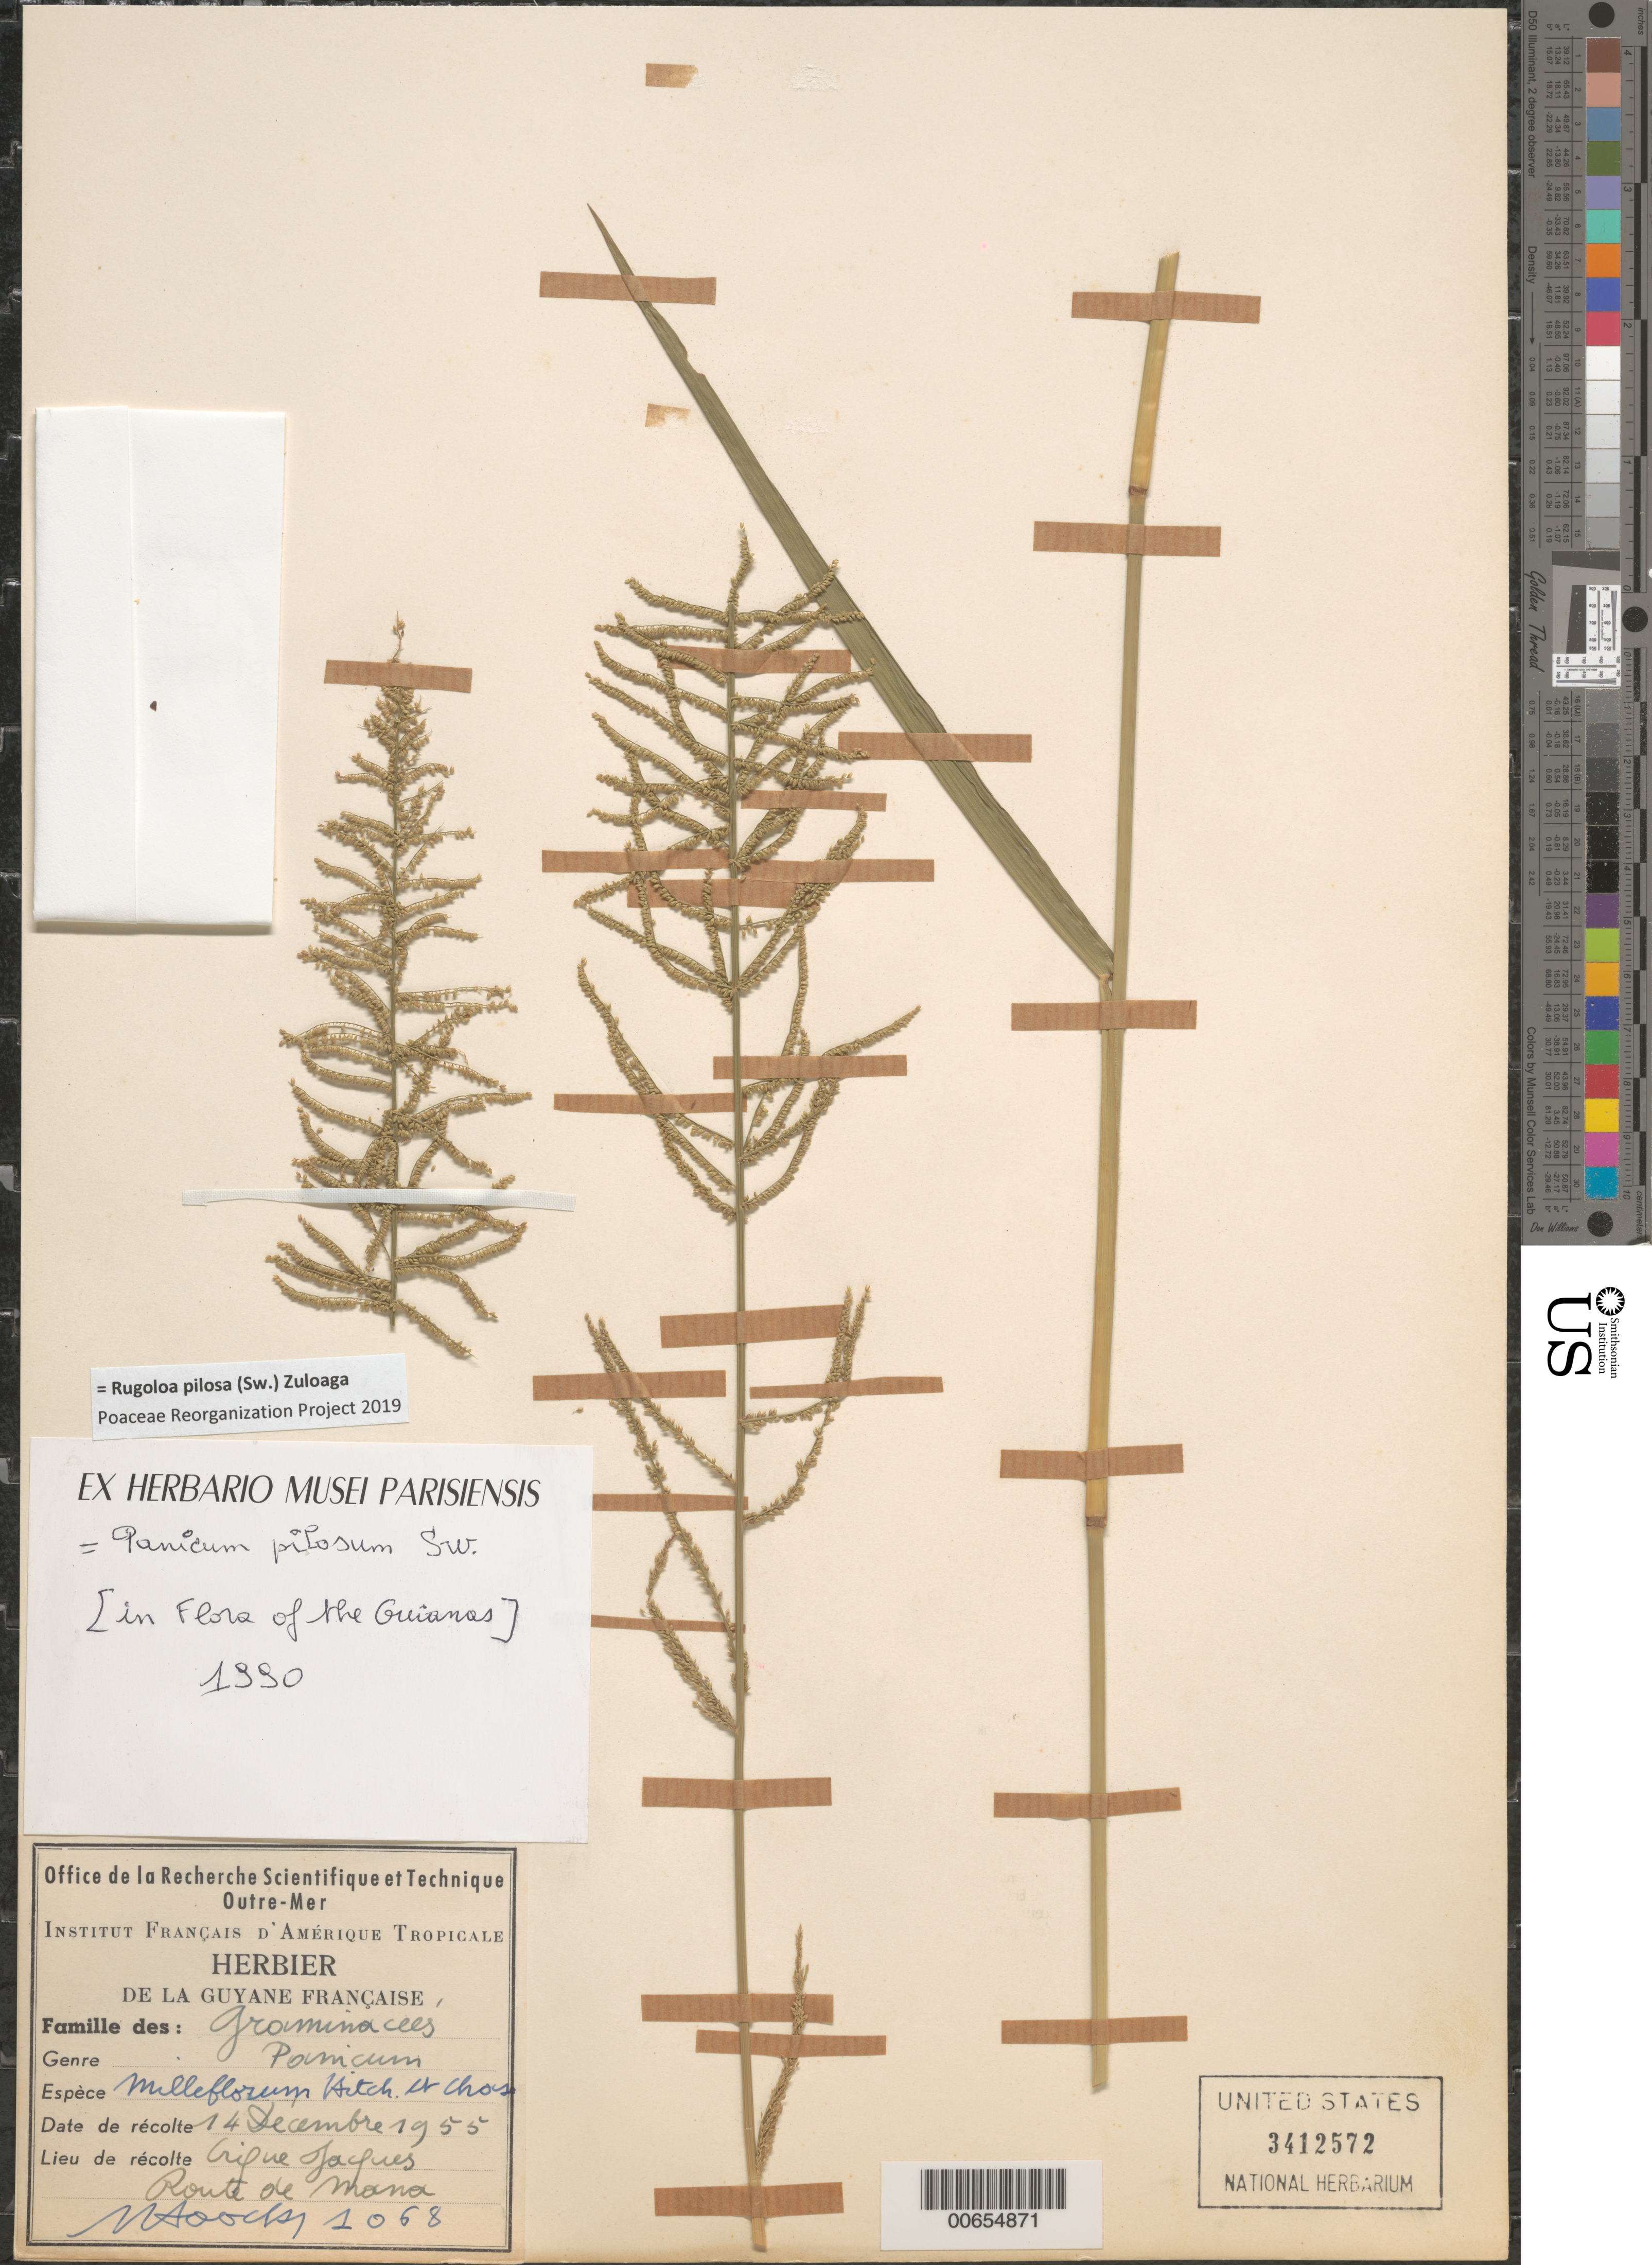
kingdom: Plantae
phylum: Tracheophyta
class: Liliopsida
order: Poales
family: Poaceae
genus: Panicum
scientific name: Panicum pilosum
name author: Sw.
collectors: J. Hoock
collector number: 1068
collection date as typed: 14-Dec-55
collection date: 1955-12-14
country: French Guiana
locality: Crique Jacques, Route de Mana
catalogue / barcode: US 3412572